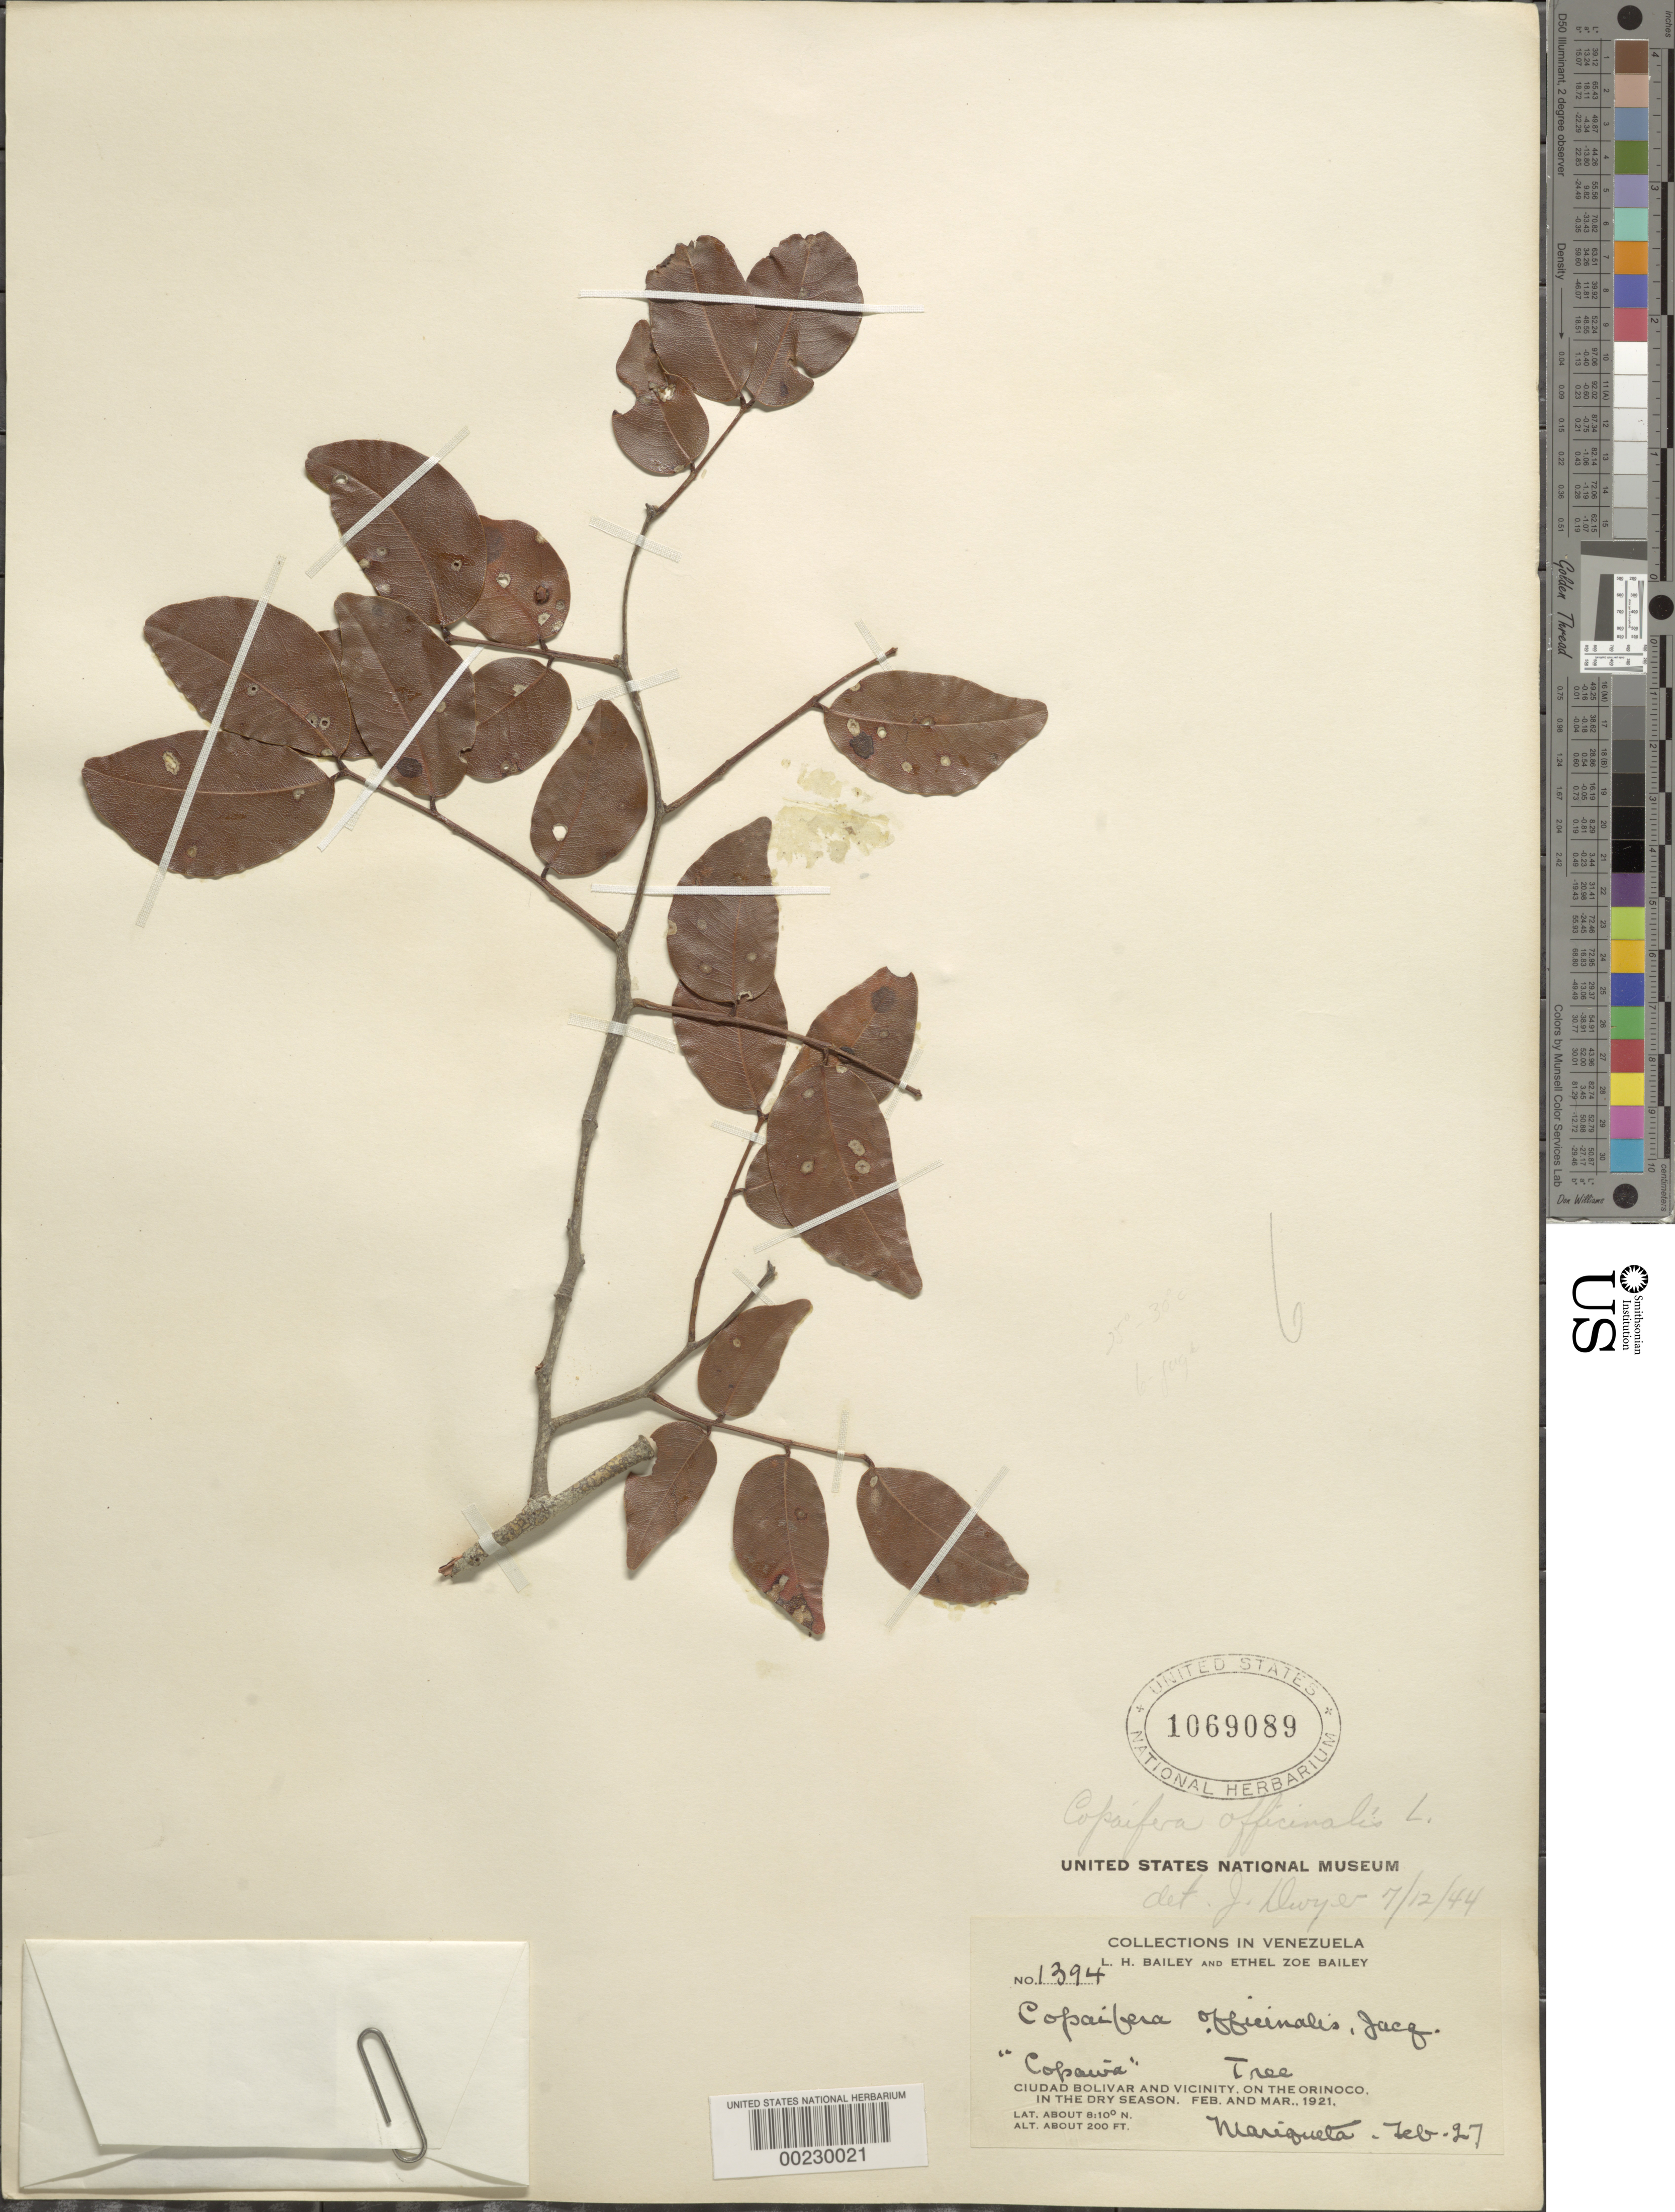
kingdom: Plantae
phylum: Tracheophyta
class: Magnoliopsida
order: Fabales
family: Fabaceae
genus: Copaifera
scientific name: Copaifera officinalis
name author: (Jacq.) L.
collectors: L. H. Bailey & E. Z. Bailey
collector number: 1394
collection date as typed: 27 Feb 1921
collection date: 1921-02-27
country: Venezuela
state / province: Bolivar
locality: Ciudad bolivar and vicinity on the orinoco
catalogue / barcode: US 1069089